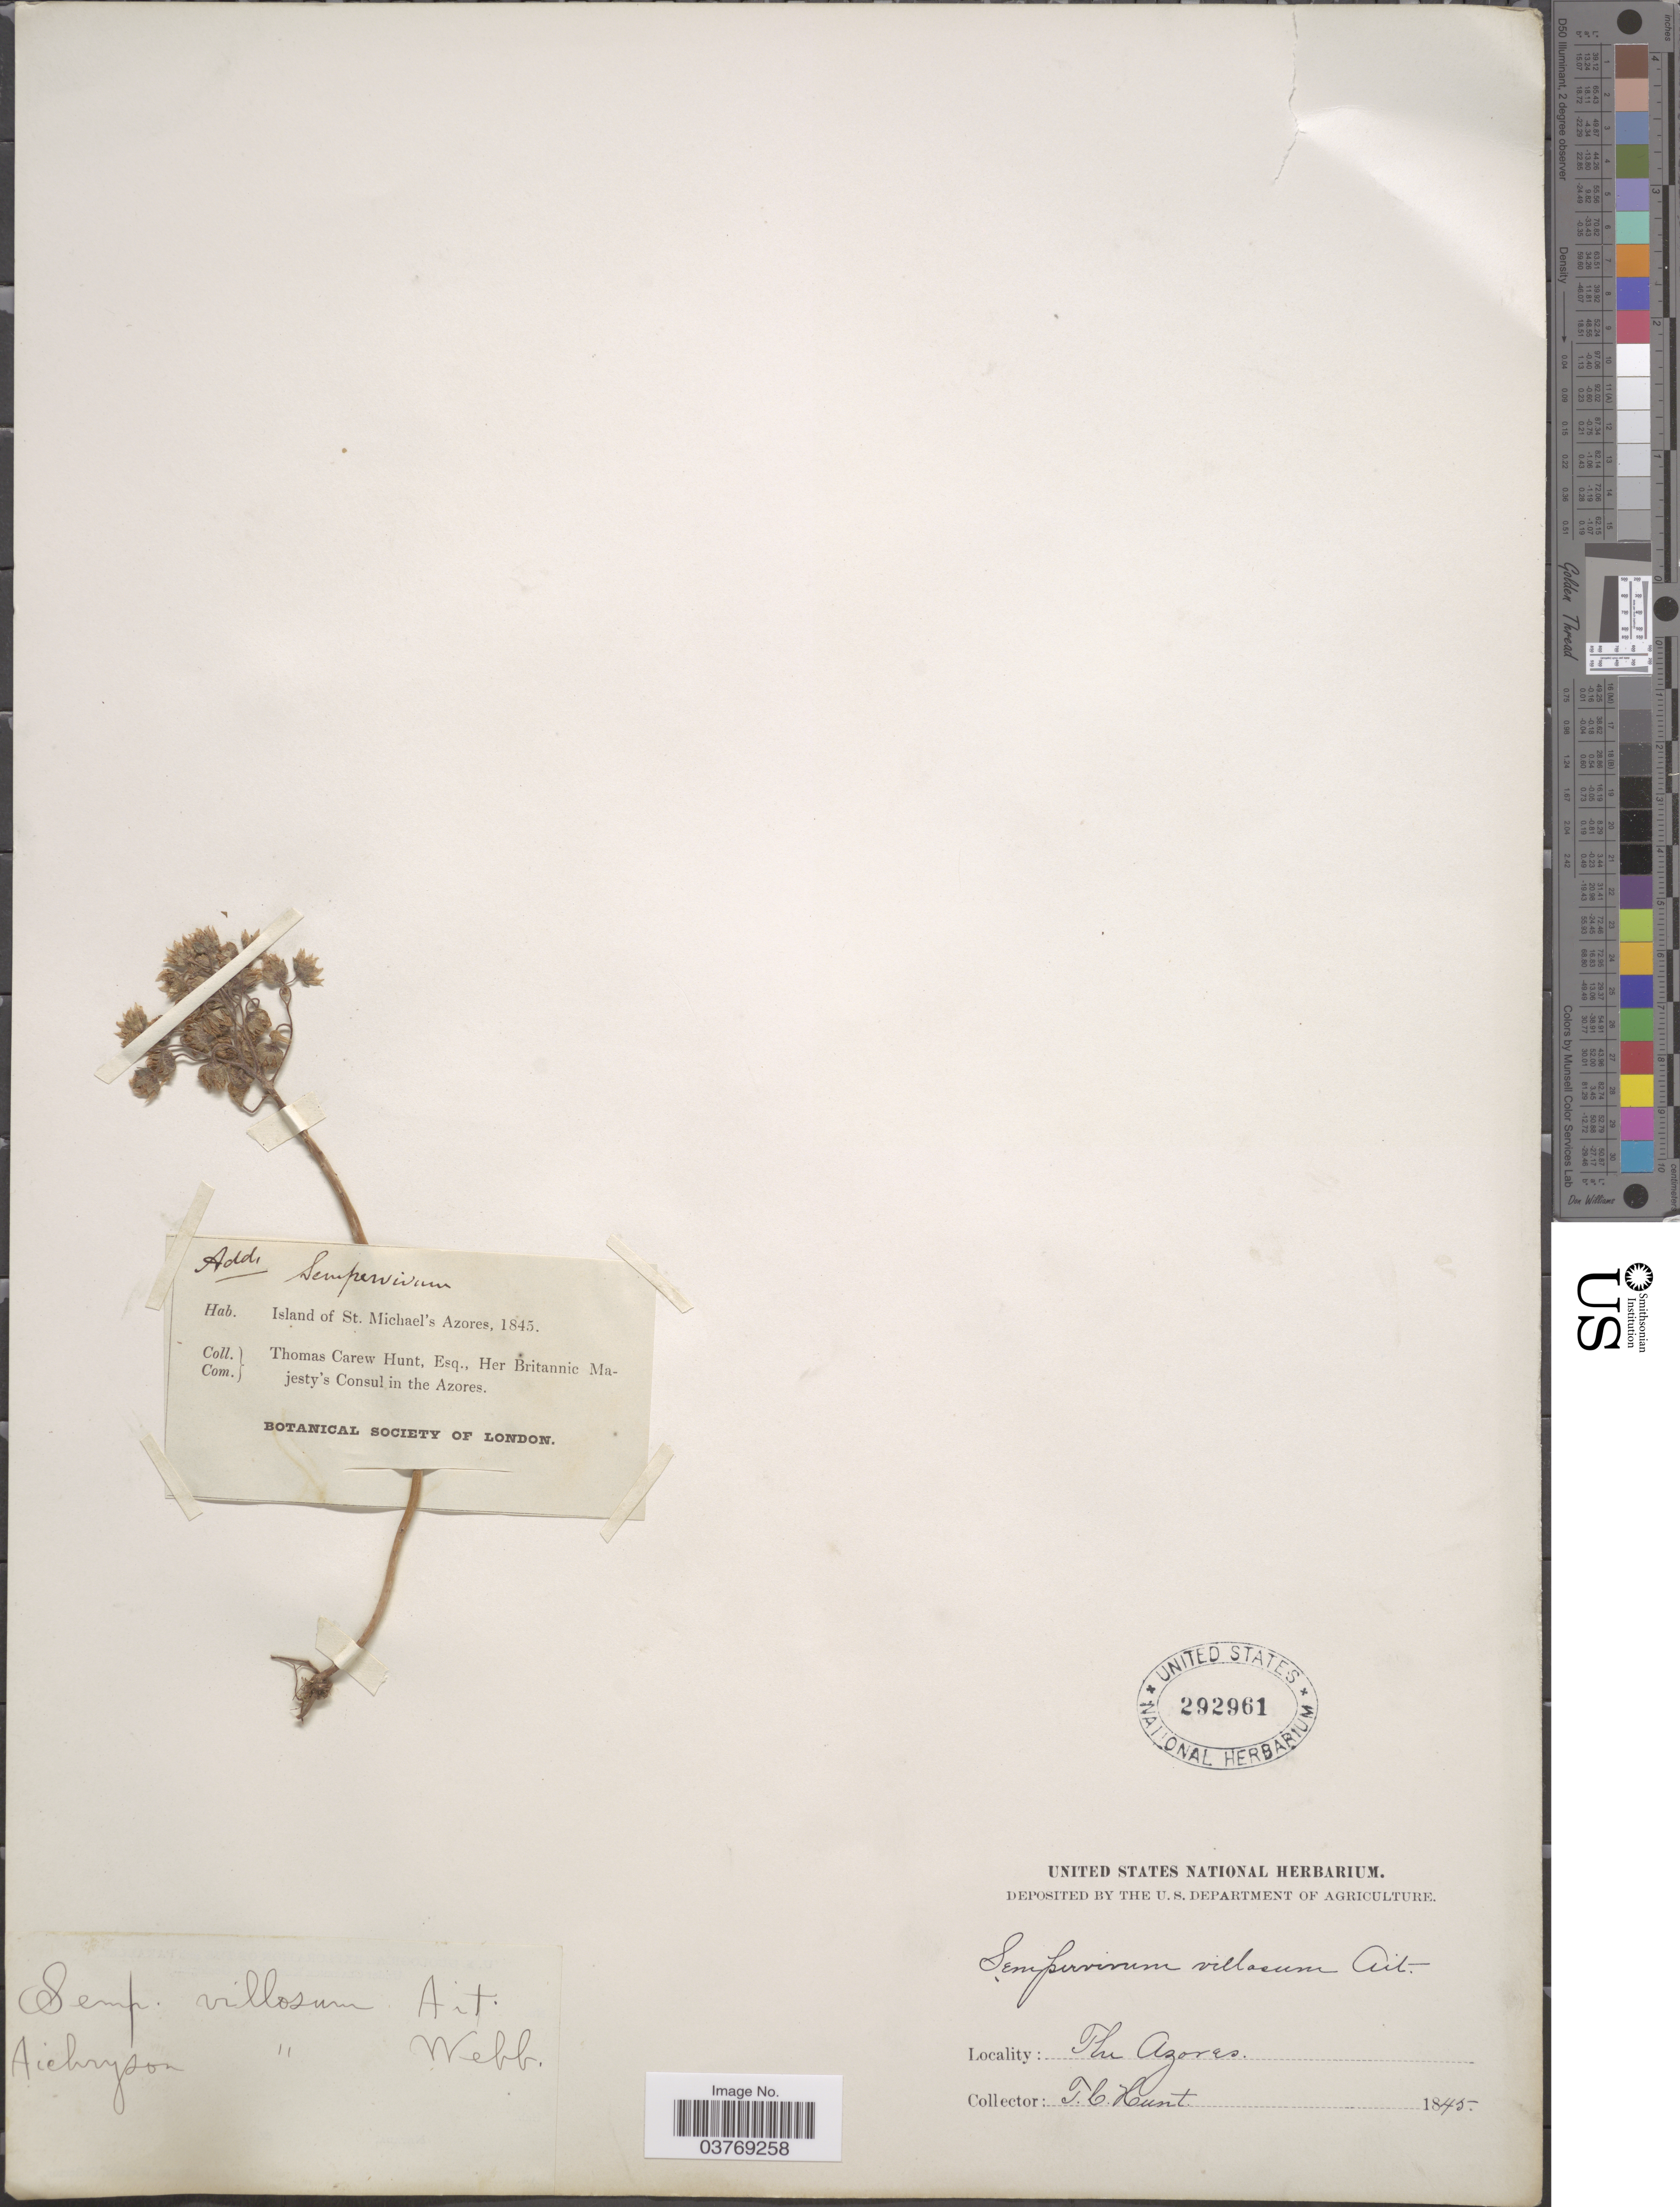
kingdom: Plantae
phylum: Tracheophyta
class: Magnoliopsida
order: Saxifragales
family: Crassulaceae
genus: Aichryson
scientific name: Aichryson villosum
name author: (Aiton) Webb & Berthel.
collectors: T. Hunt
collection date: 1845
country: Portugal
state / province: Azores (Aut. Reg.)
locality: Island of St. Michael's Azores. The Azores.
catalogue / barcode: US 292961